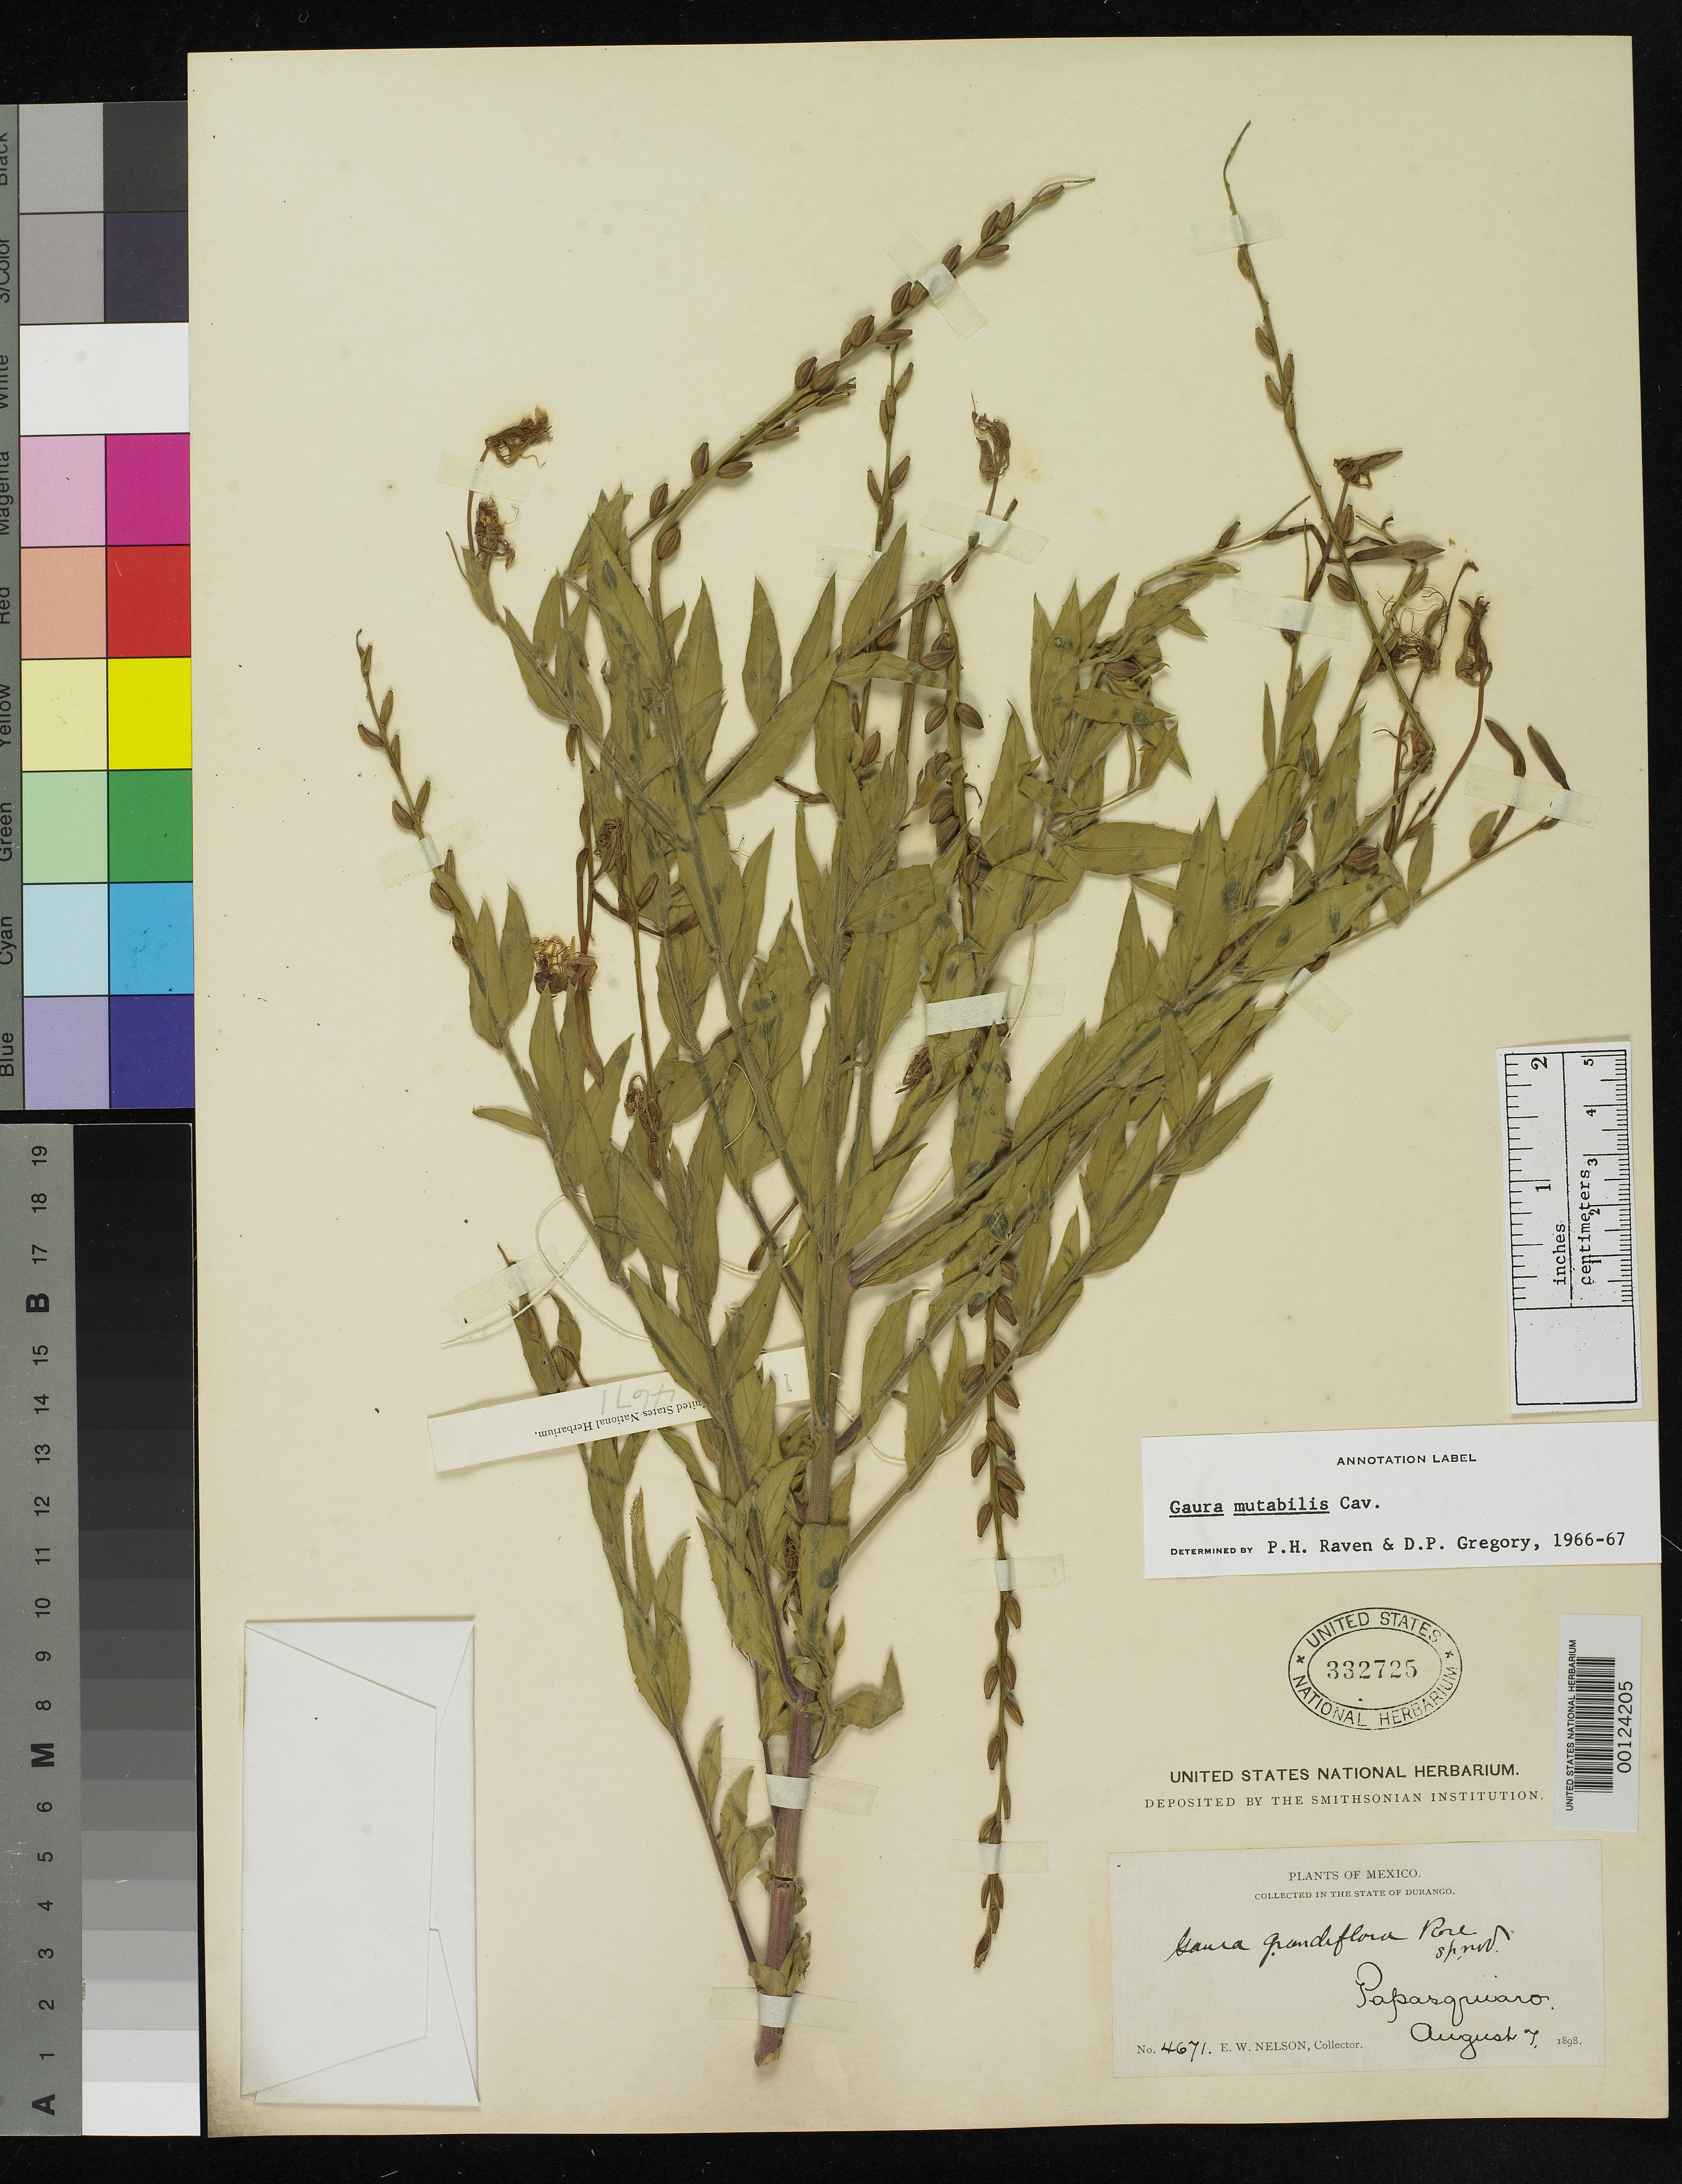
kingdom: Plantae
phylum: Tracheophyta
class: Magnoliopsida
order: Myrtales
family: Onagraceae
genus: Gaura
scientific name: Gaura grandiflora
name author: Rose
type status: Holotype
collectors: E. W. Nelson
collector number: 4671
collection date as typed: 07 Aug 1898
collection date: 1898-08-07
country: Mexico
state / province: Durango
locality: Papasquaro.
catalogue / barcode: US 332725